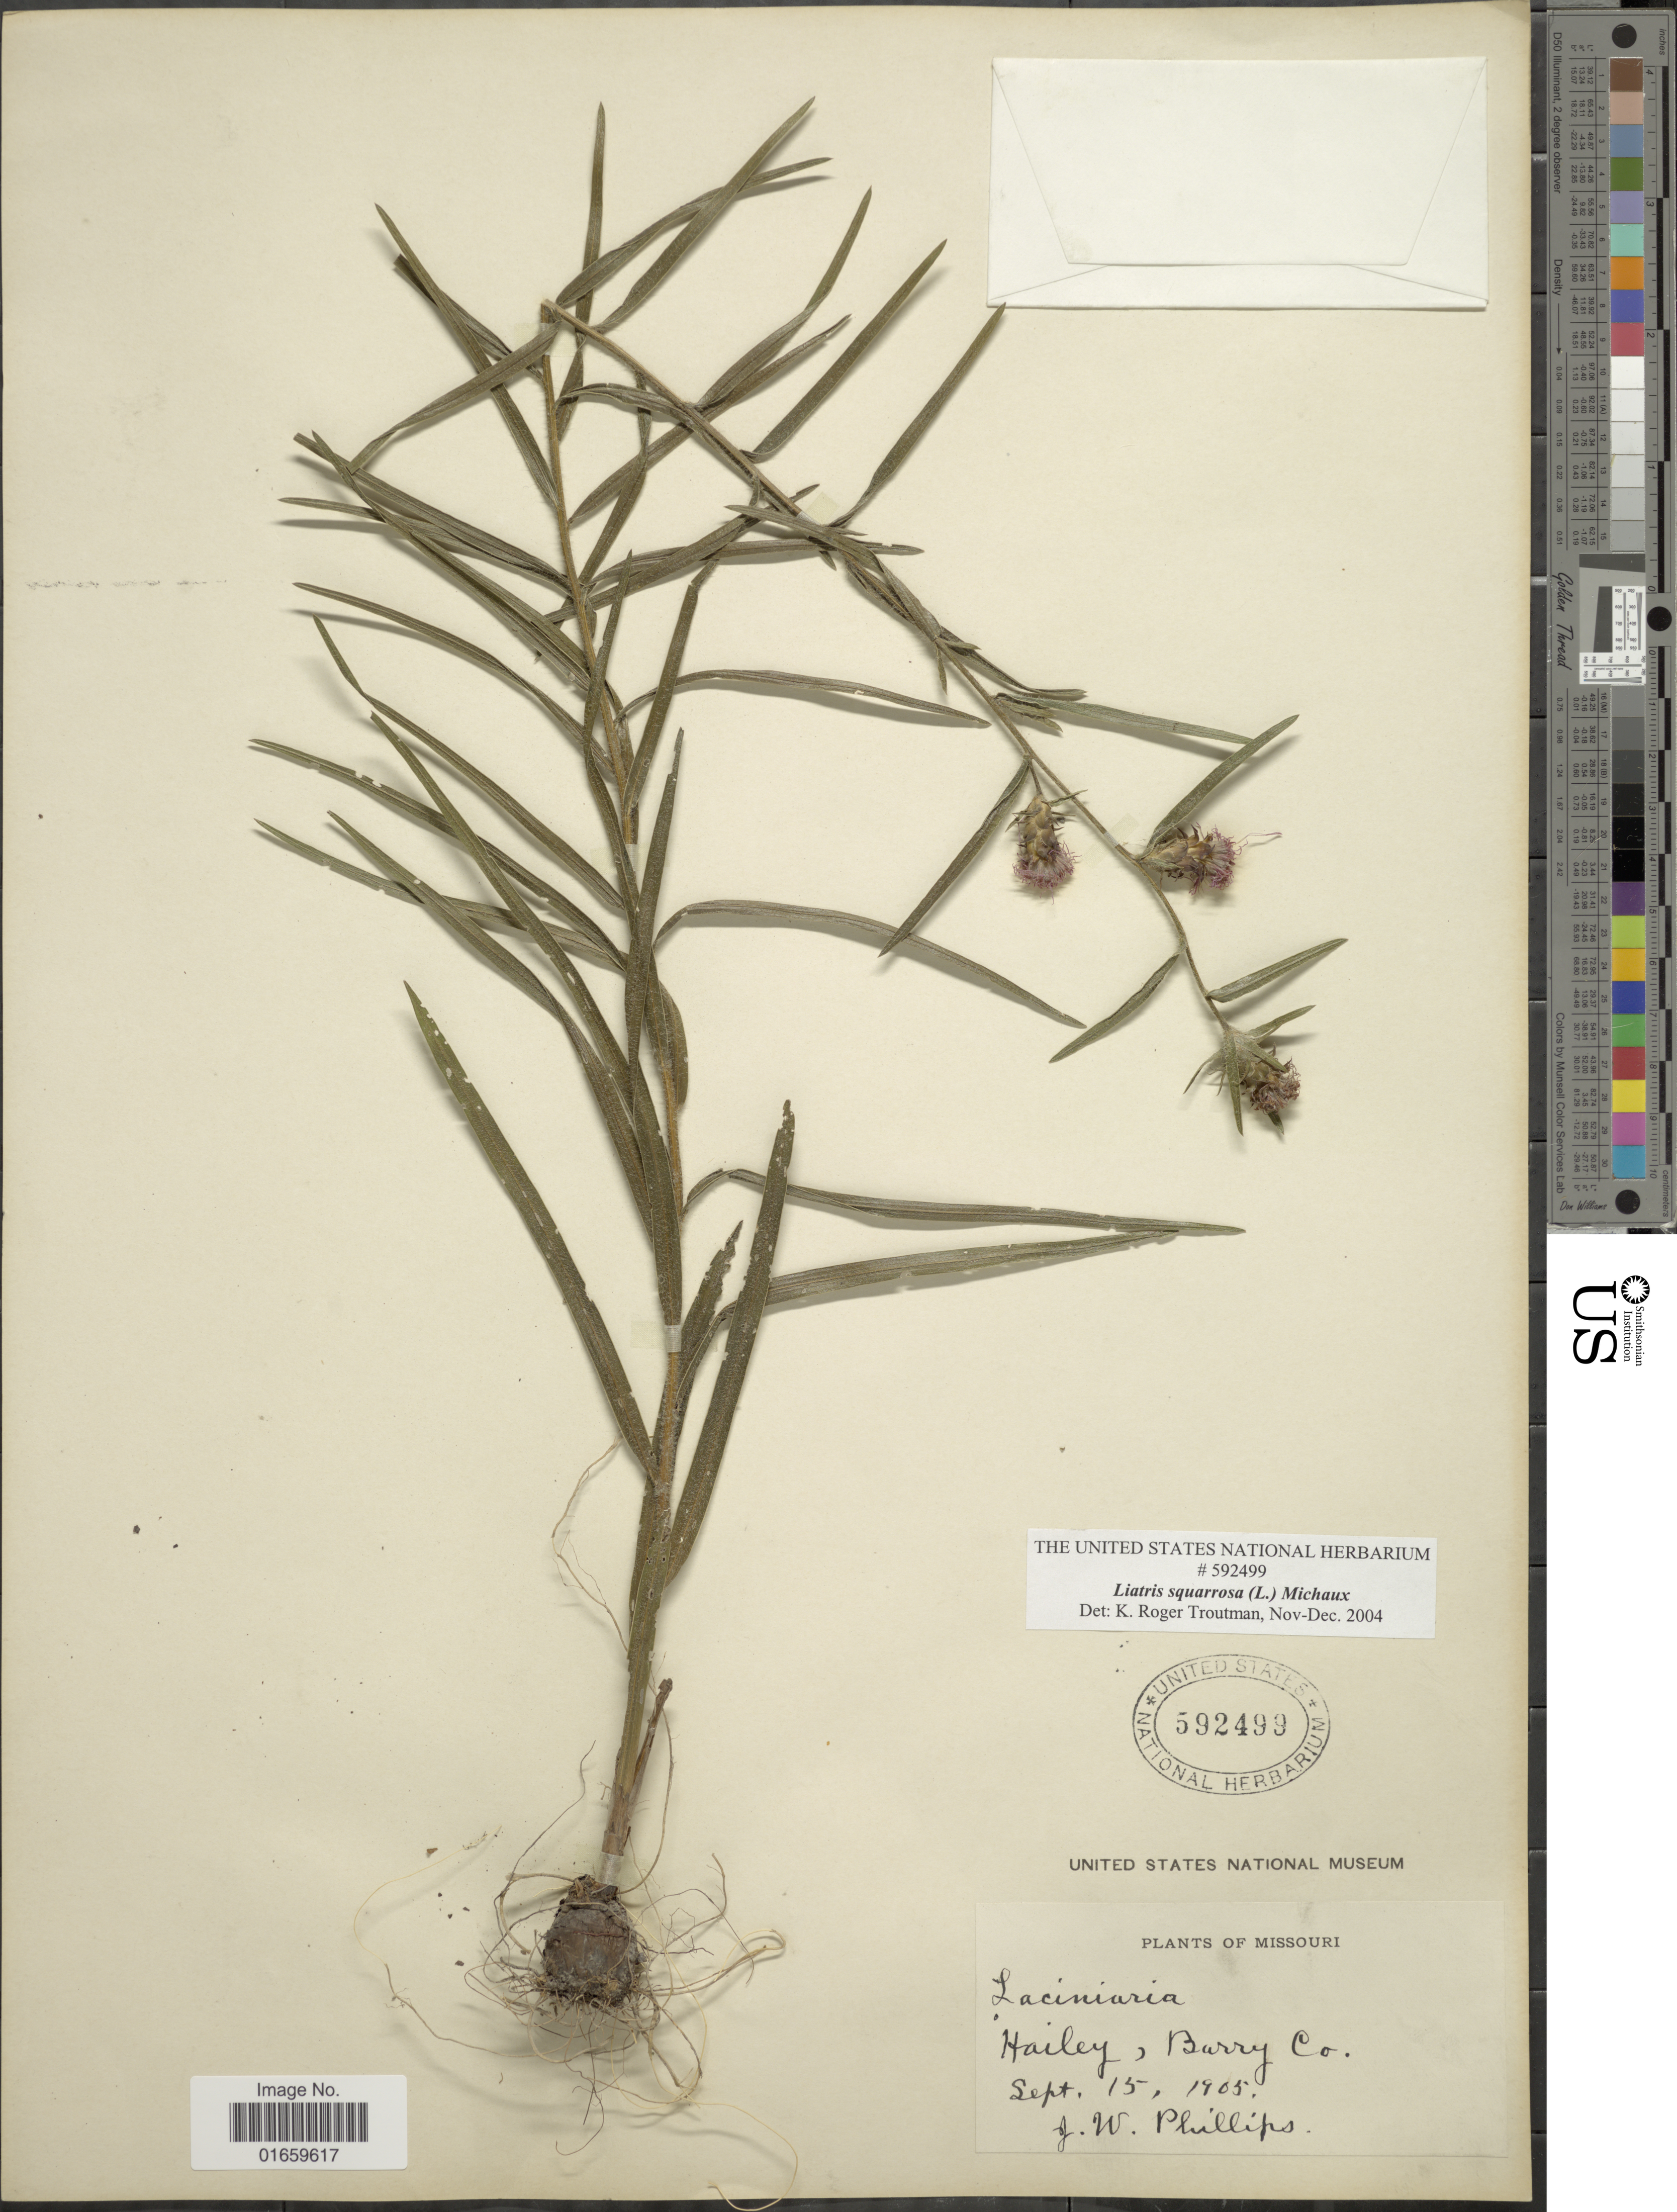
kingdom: Plantae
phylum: Tracheophyta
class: Magnoliopsida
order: Asterales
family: Asteraceae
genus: Liatris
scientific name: Liatris squarrosa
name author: (L.) Michx.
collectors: J. Phillips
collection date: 1905-09-15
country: United States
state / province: Mississippi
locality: Hailey, Barry Co.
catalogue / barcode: US 592499